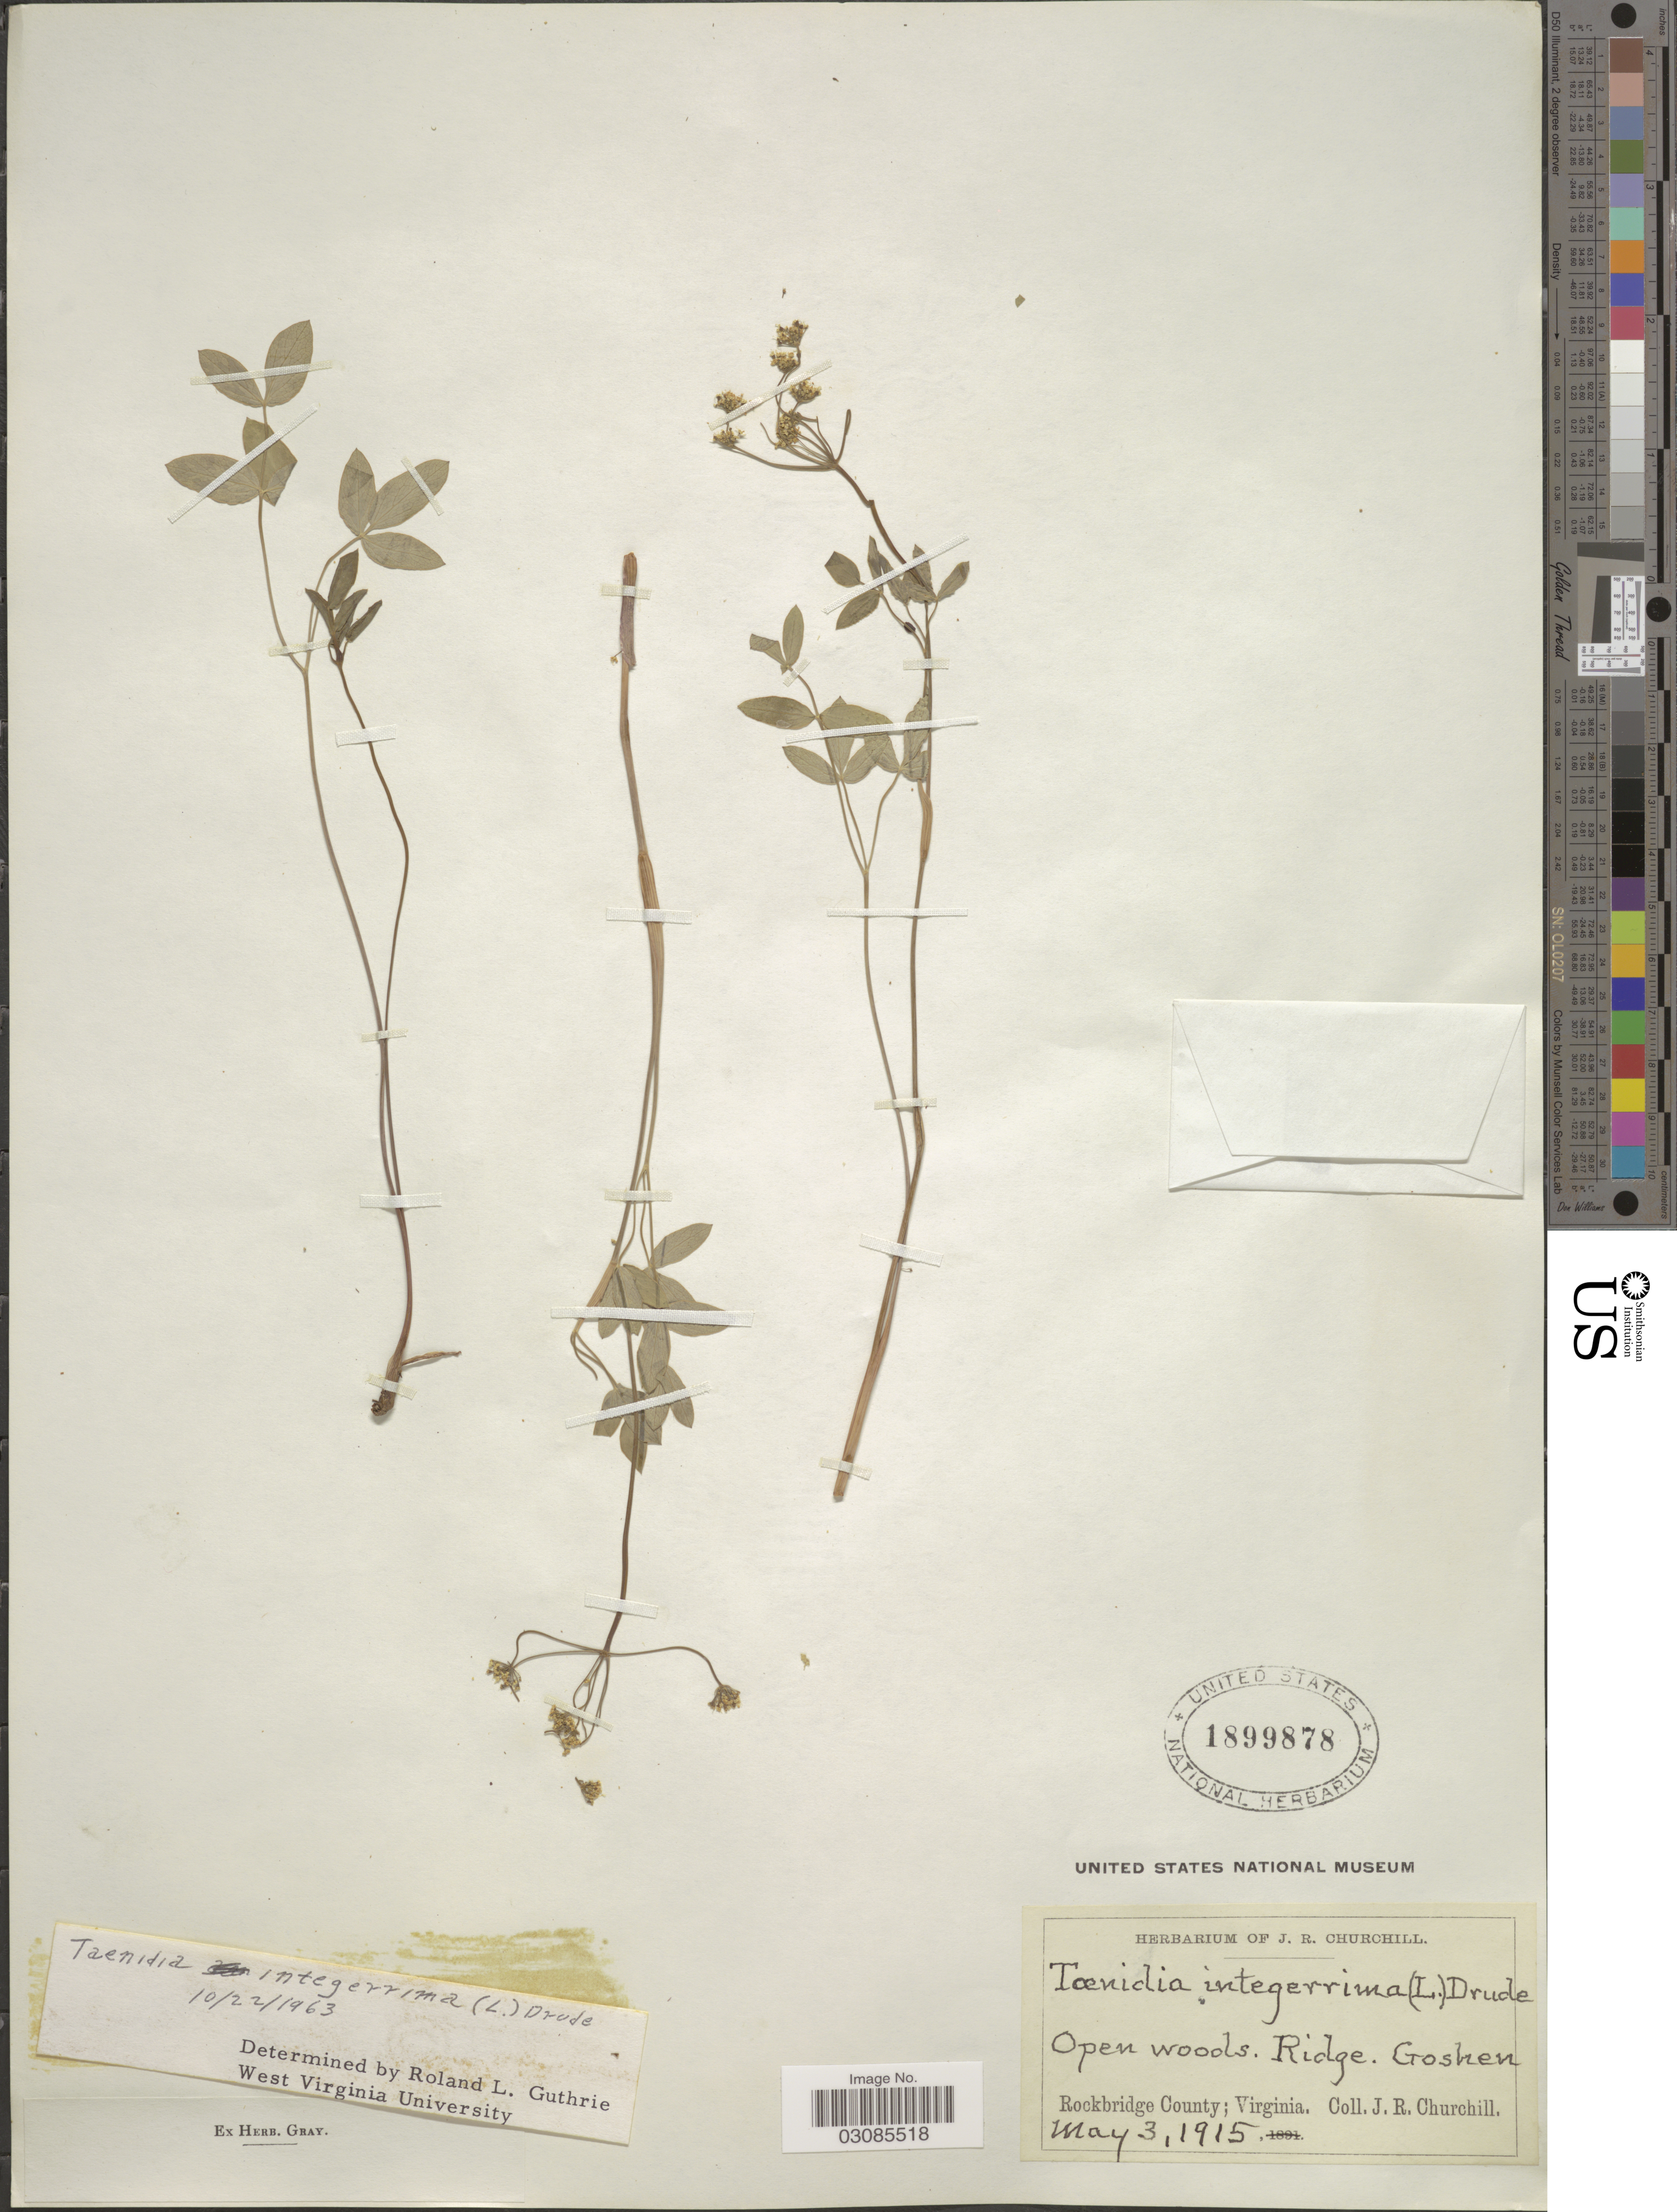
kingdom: Plantae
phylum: Tracheophyta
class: Magnoliopsida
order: Apiales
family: Apiaceae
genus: Taenidia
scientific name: Taenidia integerrima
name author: (L.) Drude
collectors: J. Churchill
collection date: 1915-05-03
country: United States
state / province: Virginia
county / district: Rockbridge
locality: Ridge. Goshen. Rockbridge County.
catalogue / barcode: US 1899878